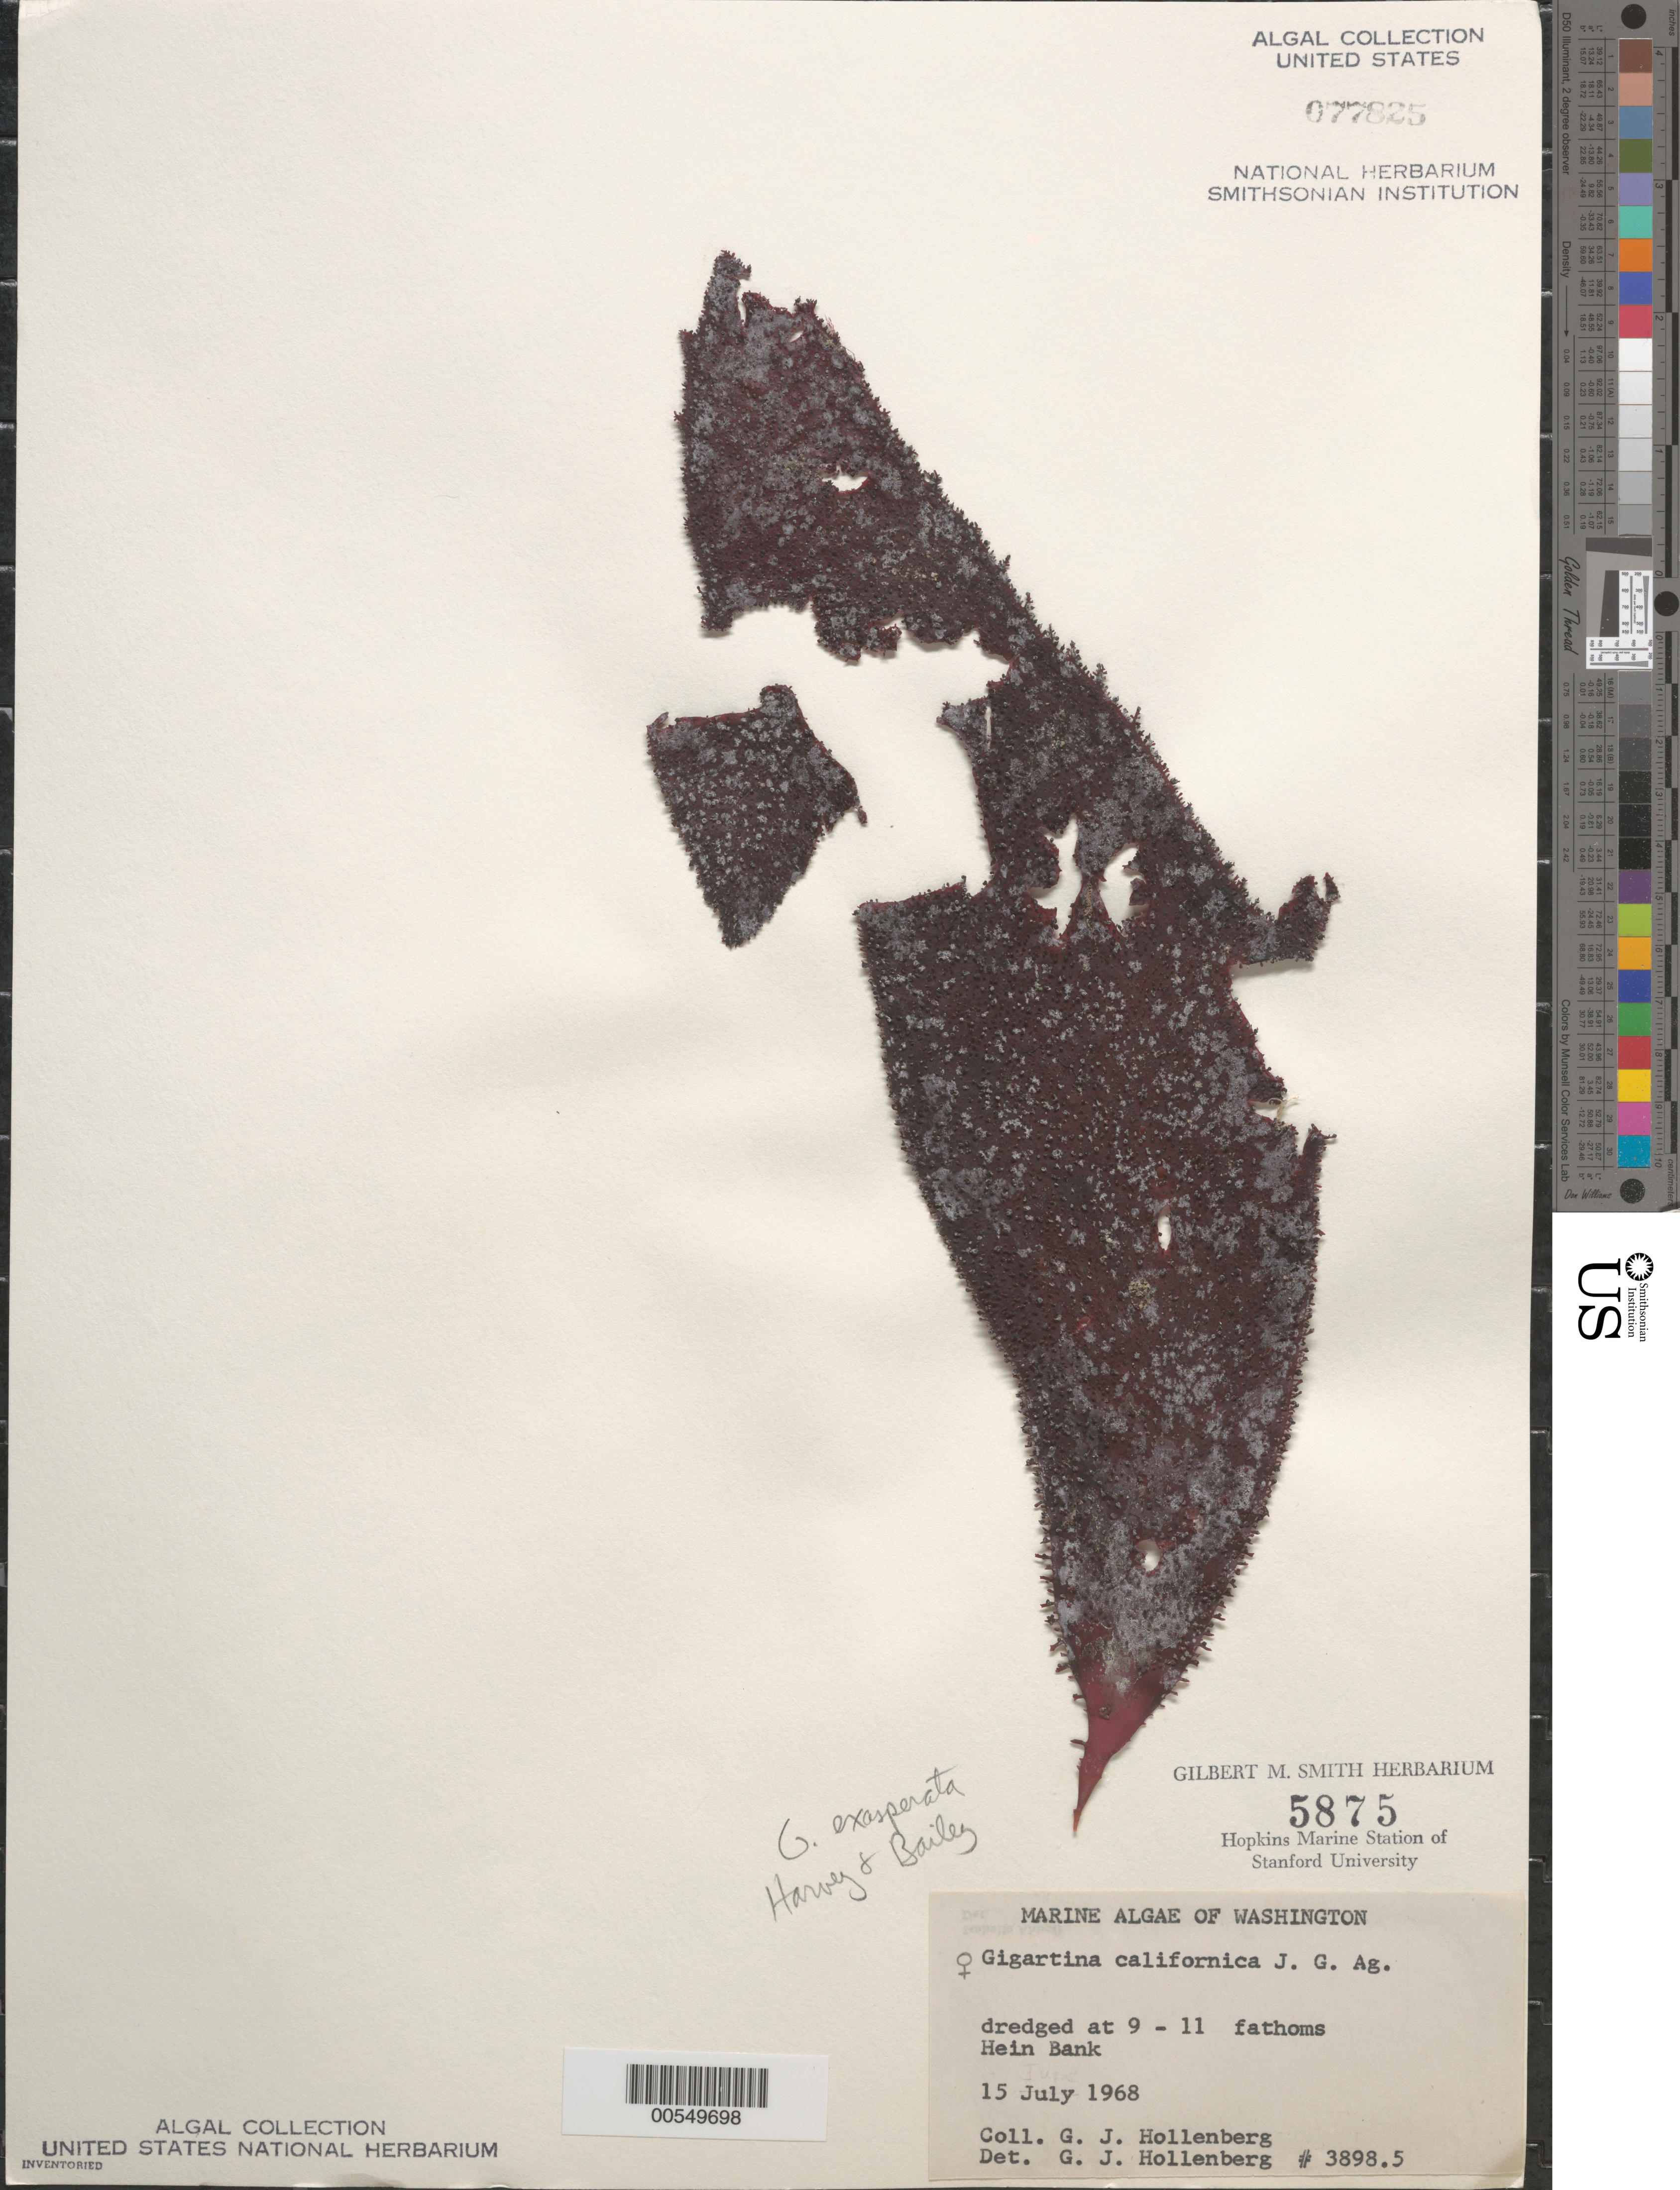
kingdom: Plantae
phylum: Rhodophyta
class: Florideophyceae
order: Gigartinales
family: Gigartinaceae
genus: Chondracanthus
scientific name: Chondracanthus exasperatus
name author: (Harv. & J. Bailey) J.R. Hughey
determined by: Algae name updating Project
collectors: G. Hollenberg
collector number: GJH 3898.5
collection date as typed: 15 Jul 1968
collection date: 1968-07-15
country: United States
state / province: Washington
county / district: San Juan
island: San Juan Island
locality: Hein Bank, off San Juan Island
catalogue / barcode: US 77825